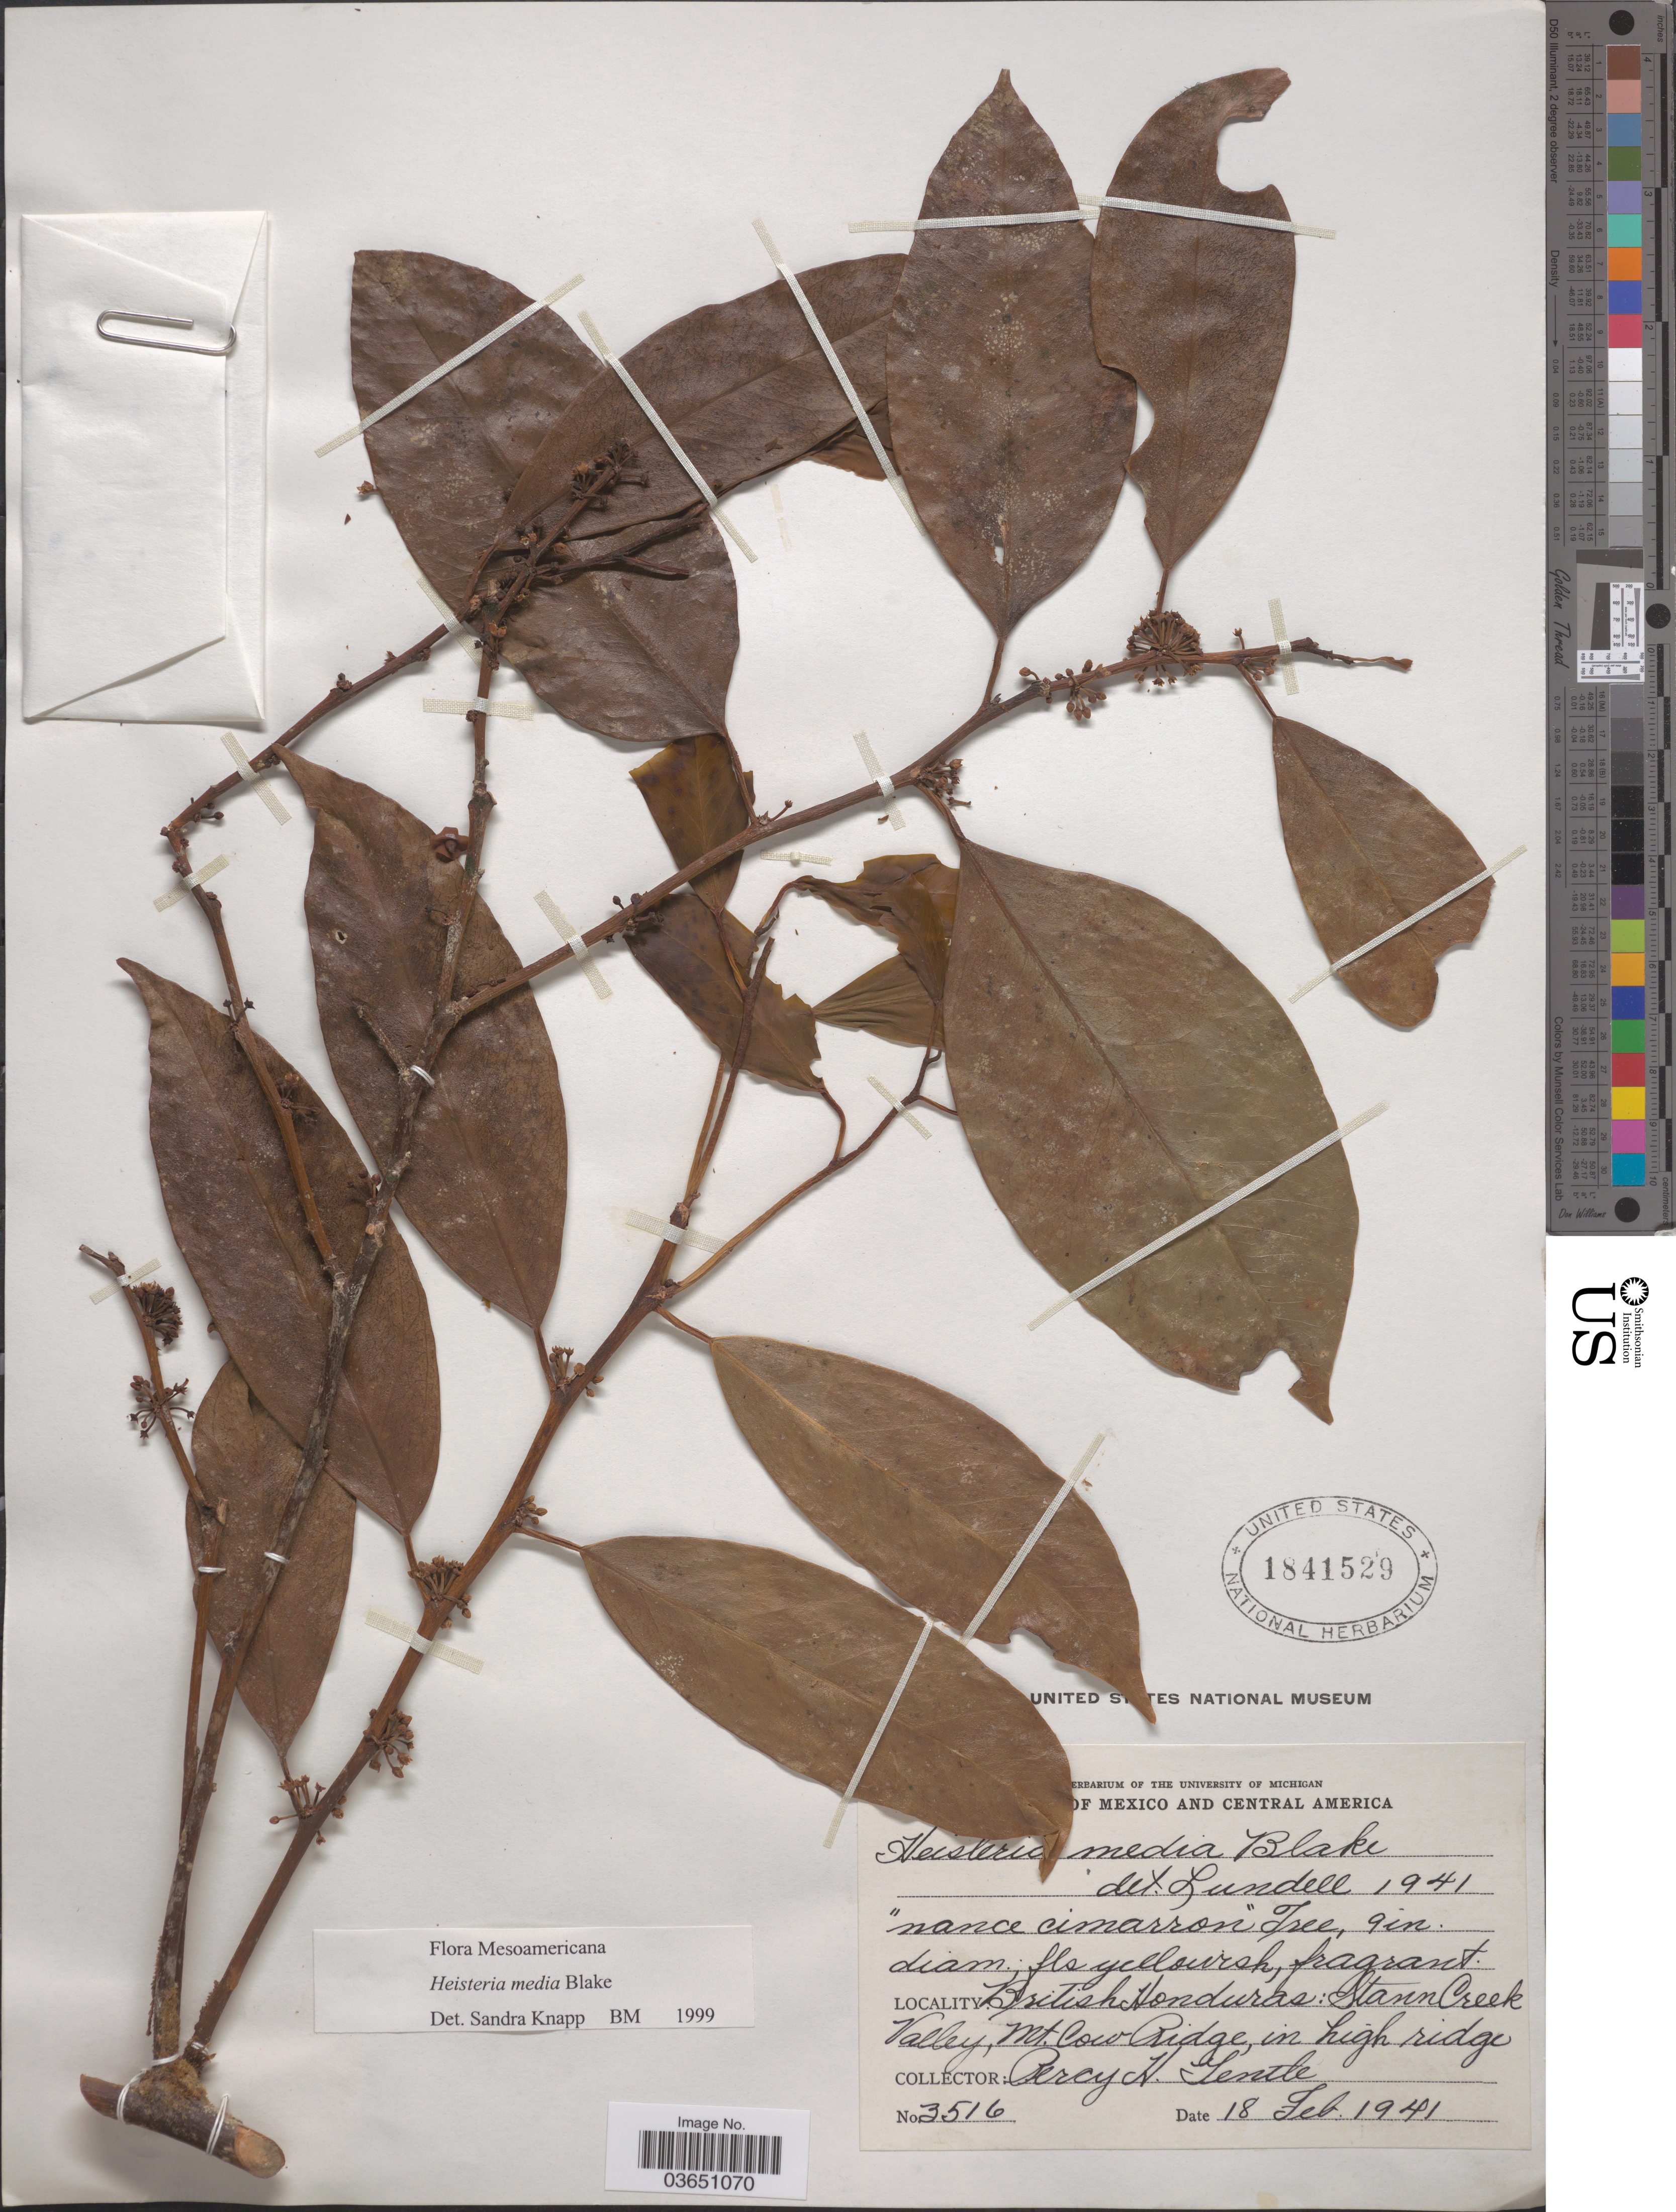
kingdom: Plantae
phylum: Tracheophyta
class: Magnoliopsida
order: Santalales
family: Erythropalaceae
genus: Heisteria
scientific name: Heisteria media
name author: S.F. Blake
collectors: P. H. Gentle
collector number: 3516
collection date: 1941-02-18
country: Belize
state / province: Stann Creek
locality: British Honduras: Stann Creek Valley: Mt. Cow Ridge, in high ridge.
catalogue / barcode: US 1841529